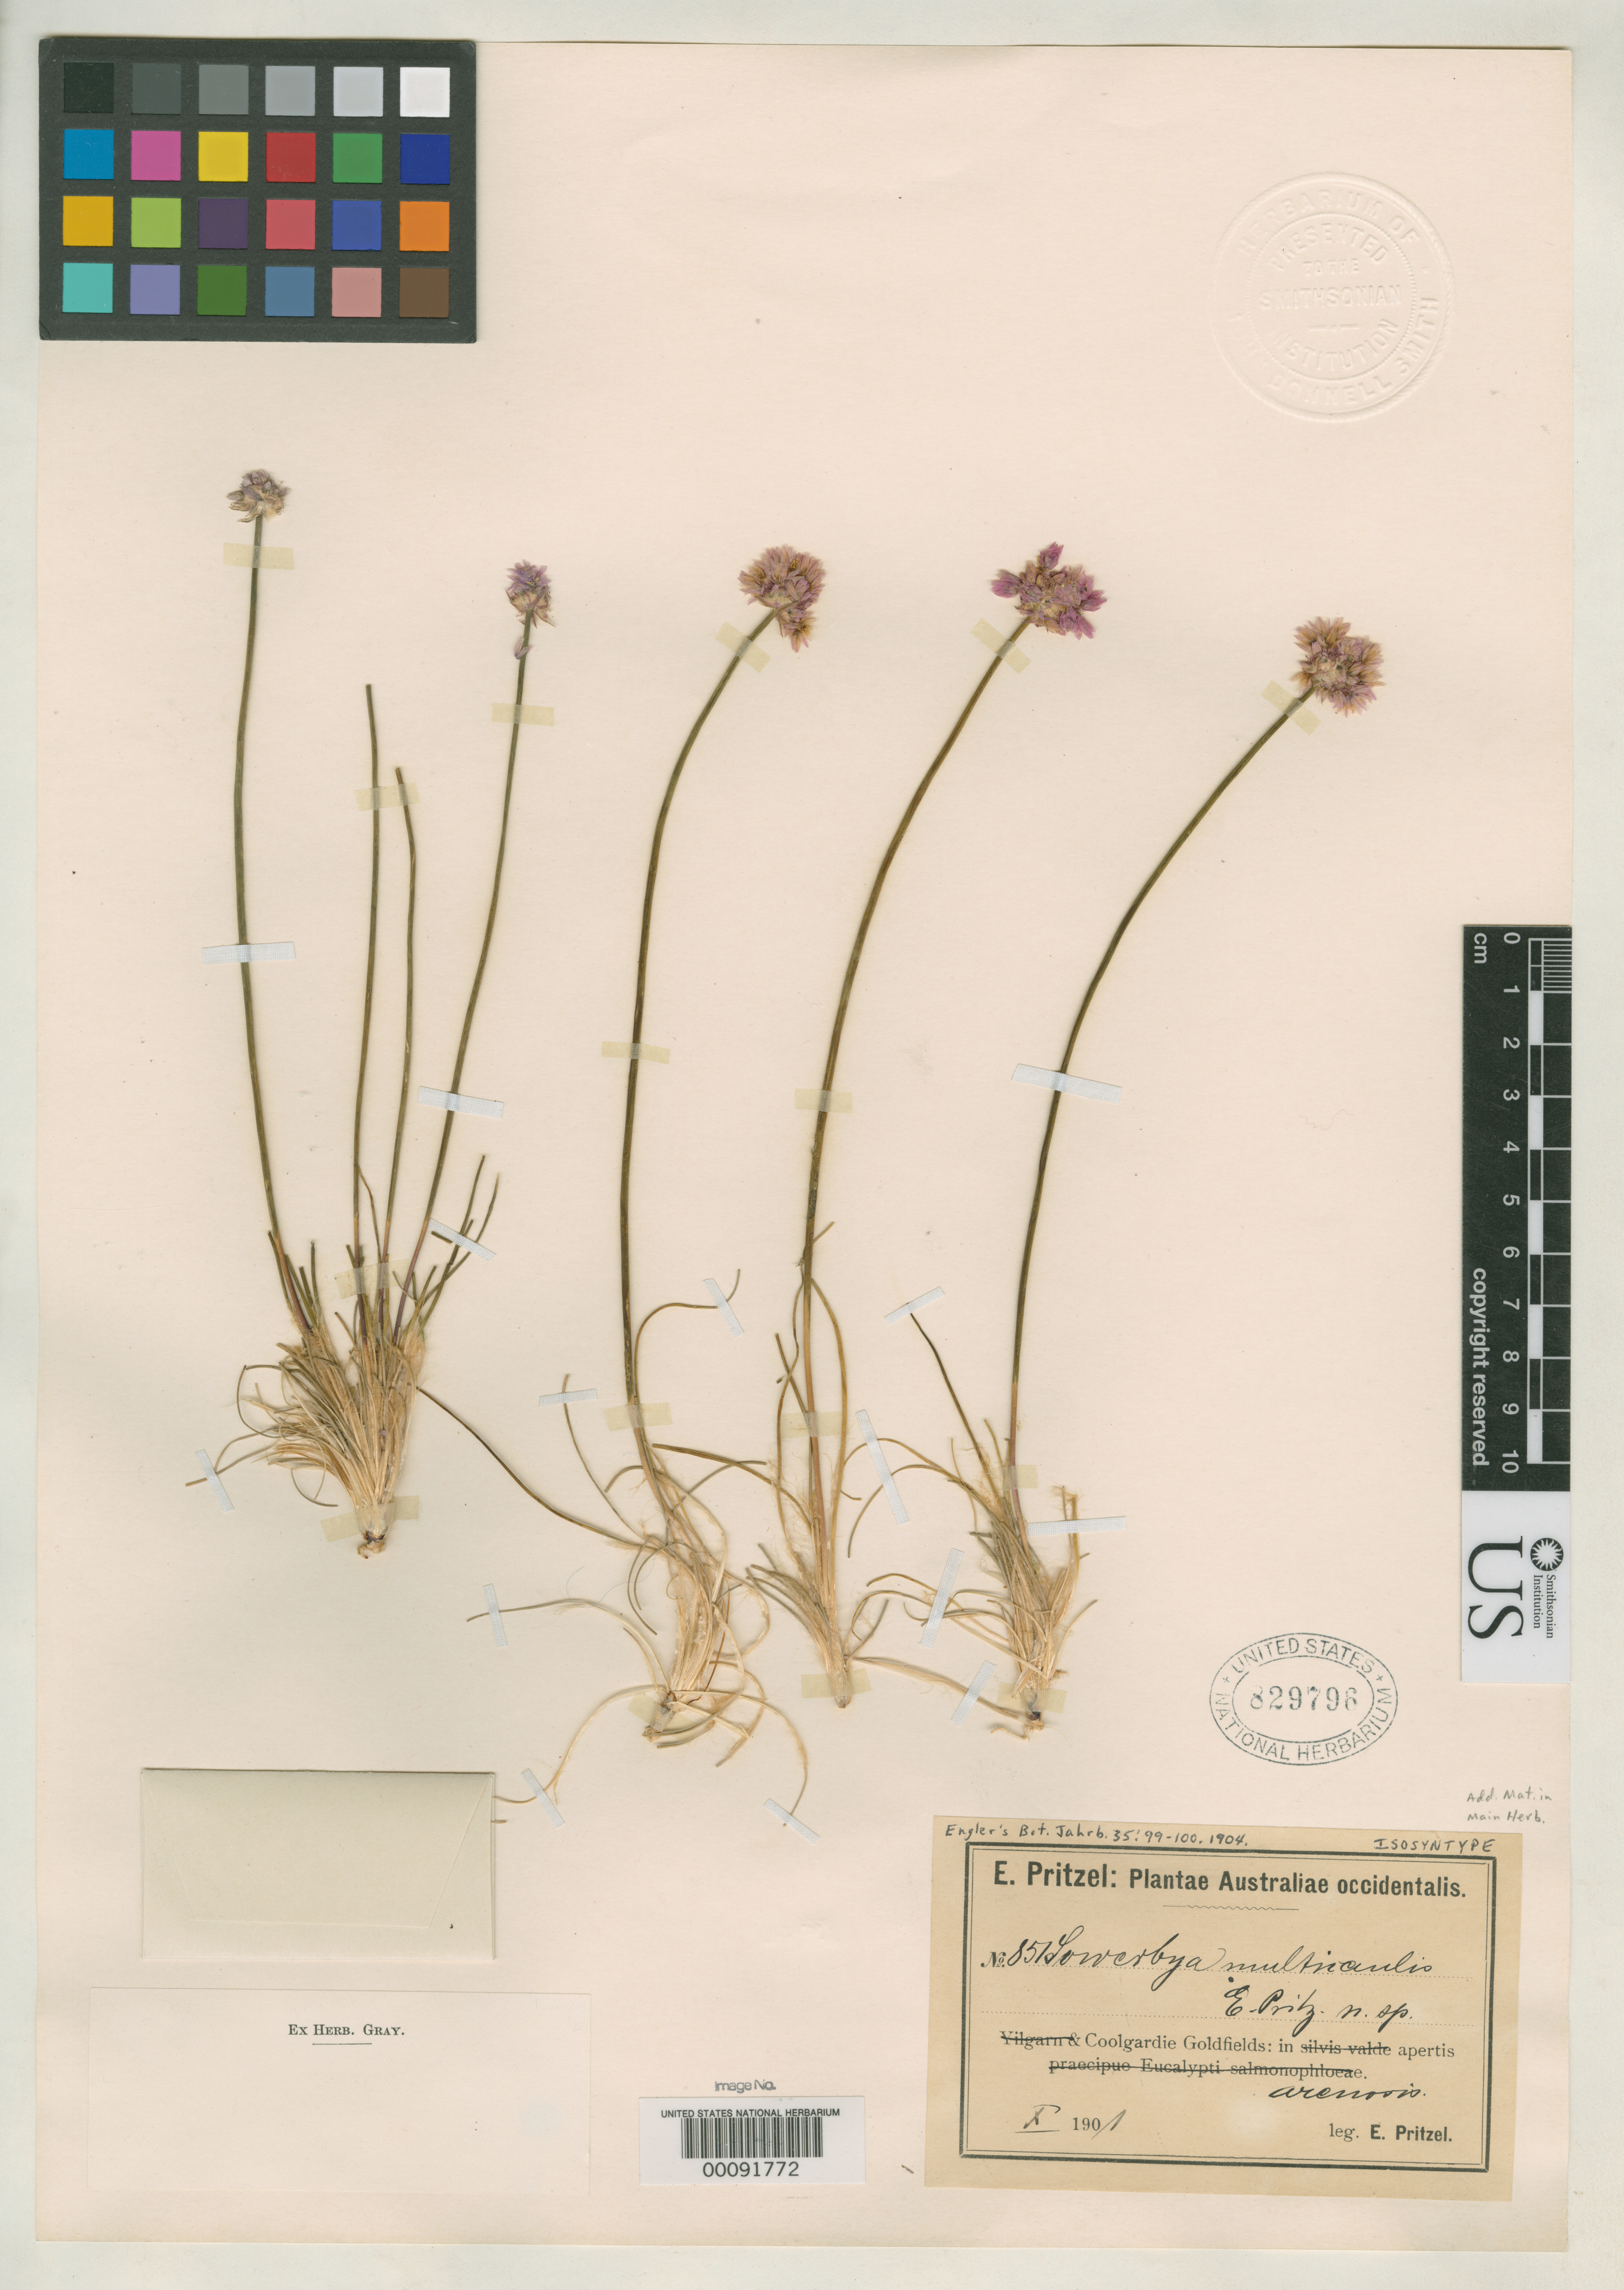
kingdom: Plantae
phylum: Tracheophyta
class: Liliopsida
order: Asparagales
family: Asparagaceae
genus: Sowerbaea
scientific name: Sowerbaea multicaulis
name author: E. Pritz.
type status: Isosyntype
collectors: E. G. Pritzel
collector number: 851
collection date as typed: Oct 1901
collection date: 1901-10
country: Australia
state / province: Western Australia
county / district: Coolgardie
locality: Coolgardie Goldfields.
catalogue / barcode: US 829796